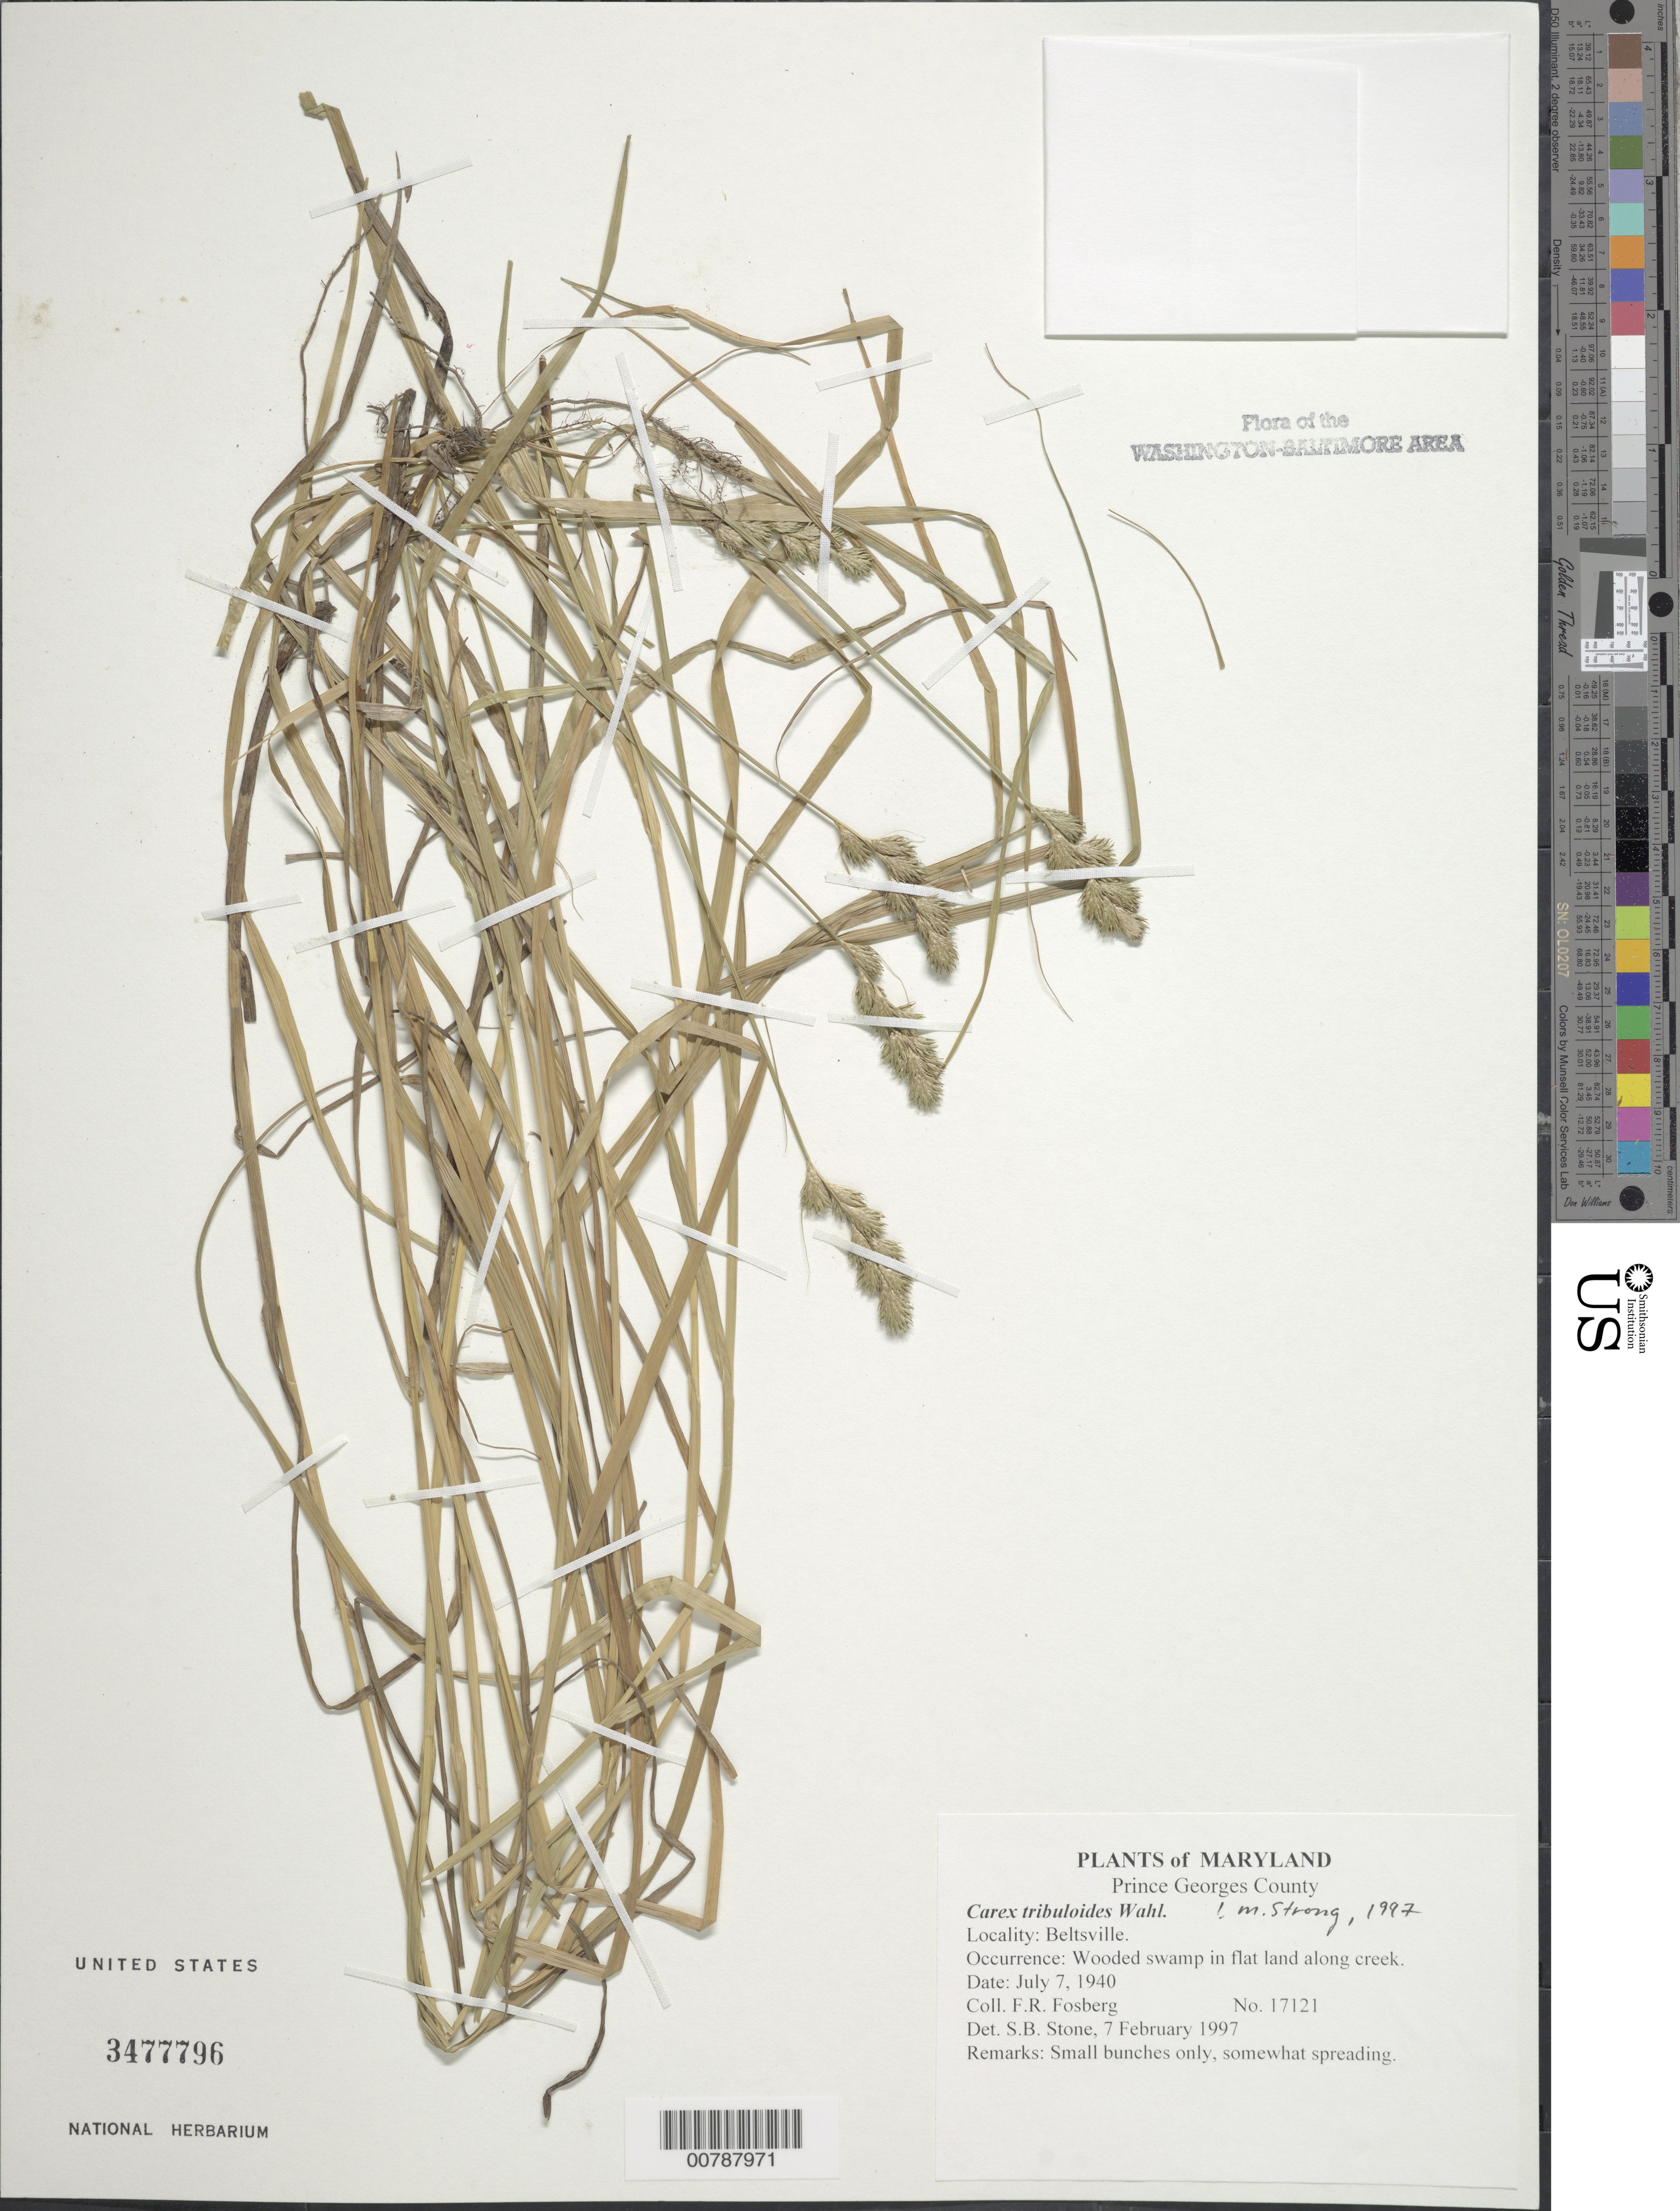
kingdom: Plantae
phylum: Tracheophyta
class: Liliopsida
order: Poales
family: Cyperaceae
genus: Carex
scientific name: Carex tribuloides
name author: Wahlenb.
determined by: Strong, M. T., (US), Smithsonian Institution - National Museum of Natural History (UNITED STATES)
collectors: F. R. Fosberg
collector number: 17121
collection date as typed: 07 Jul 1940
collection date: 1940-07-07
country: United States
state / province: Maryland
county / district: Prince George's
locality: Beltsville.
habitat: Wooded swamp in flat land along creek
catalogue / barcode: US 3477796